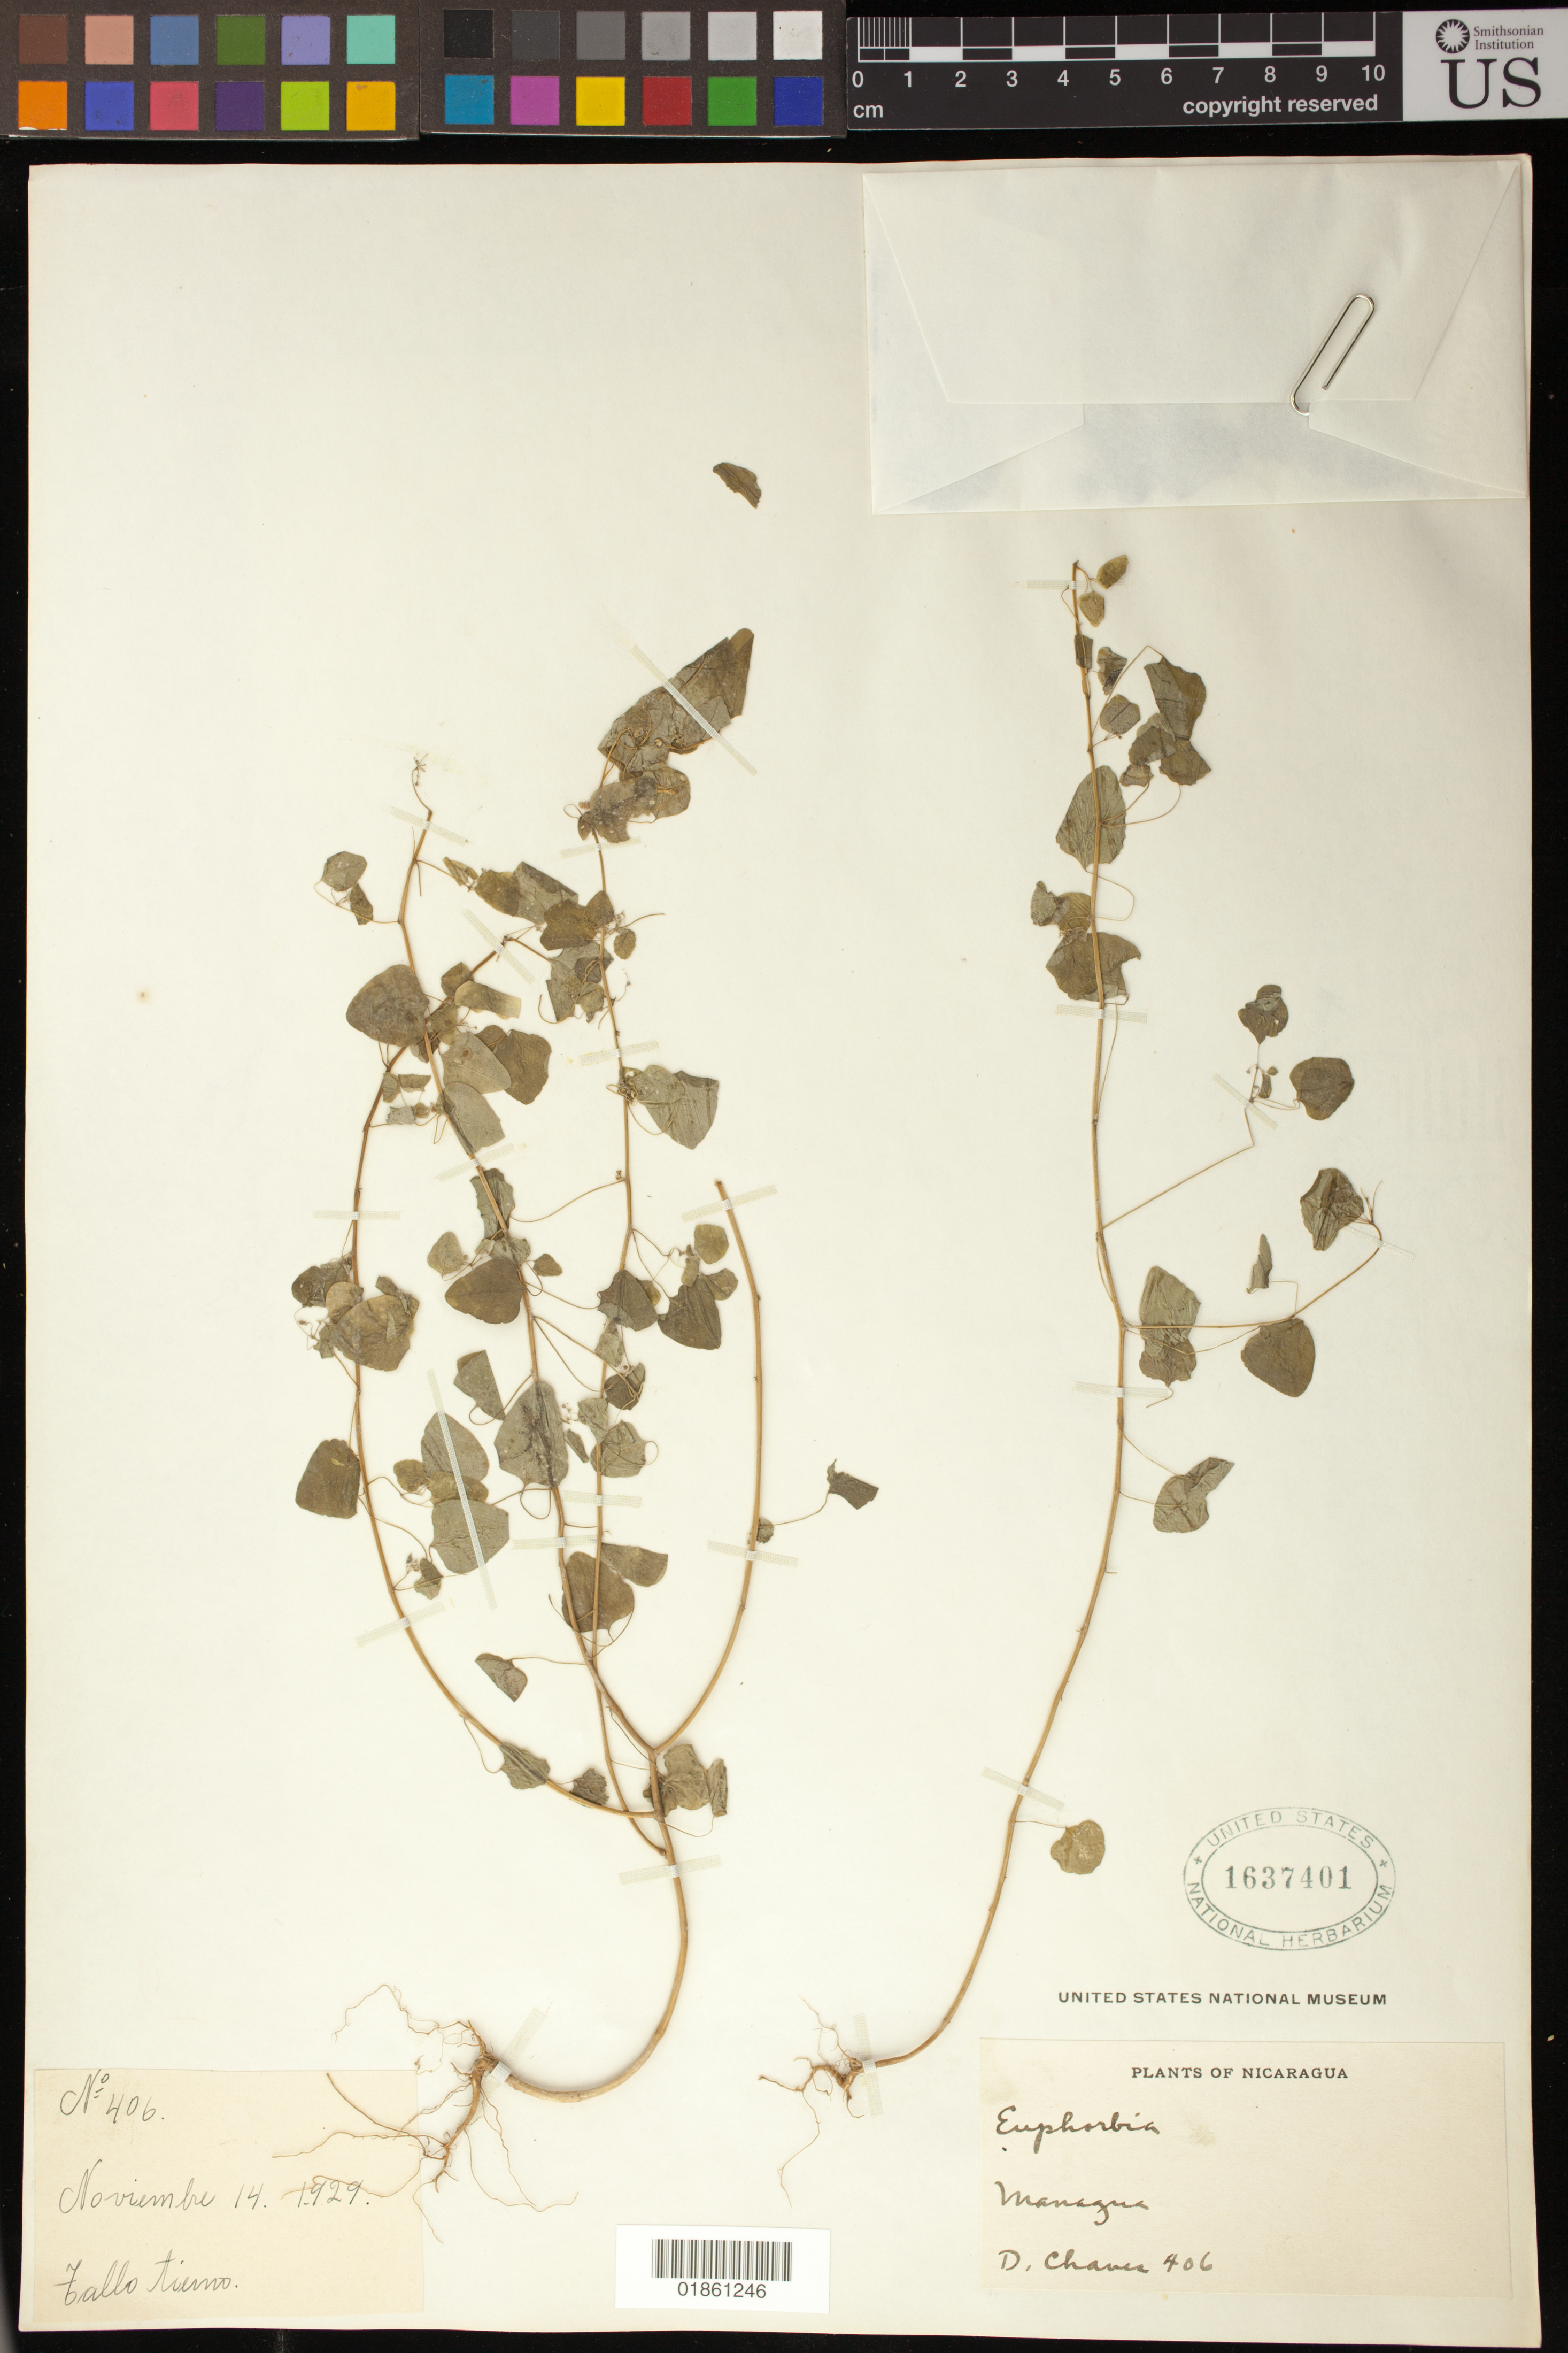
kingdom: Plantae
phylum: Tracheophyta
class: Magnoliopsida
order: Malpighiales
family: Euphorbiaceae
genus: Euphorbia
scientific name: Euphorbia sp.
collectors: D. Chaves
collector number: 406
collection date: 1929-11-14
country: Nicaragua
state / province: Managua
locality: Fallo tierno.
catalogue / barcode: US 1637401